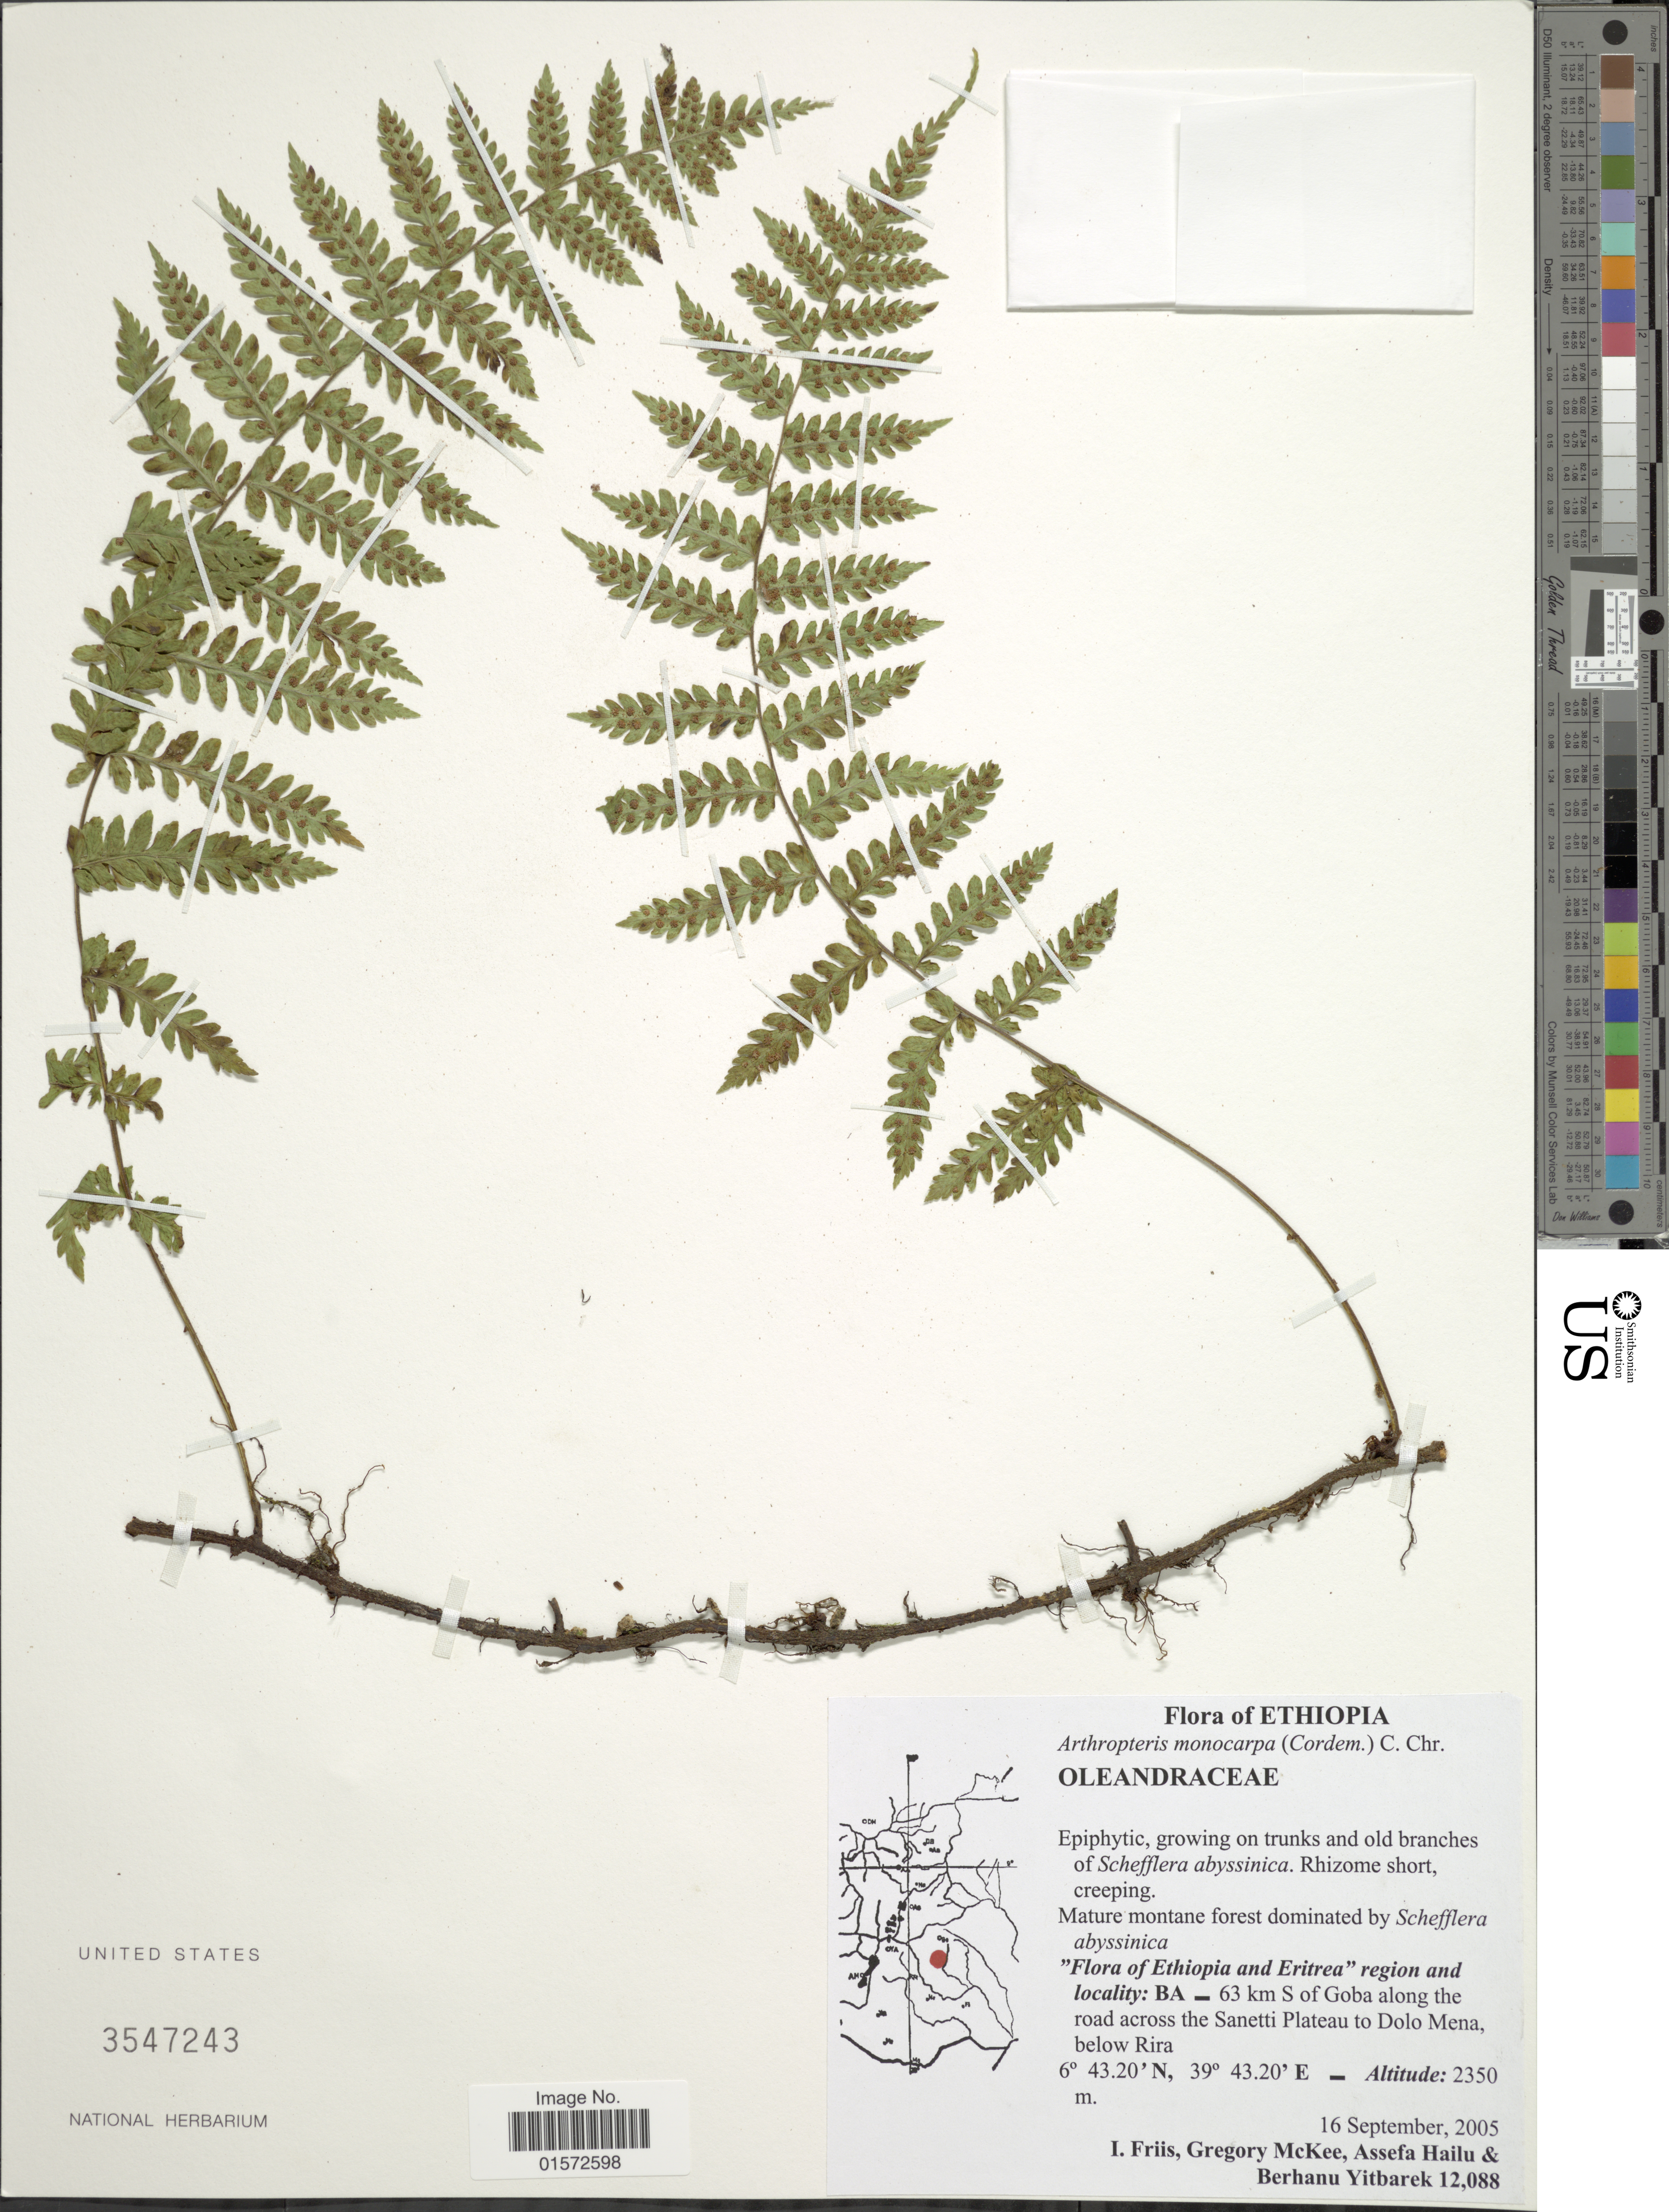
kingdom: Plantae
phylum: Tracheophyta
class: Polypodiopsida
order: Polypodiales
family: Tectariaceae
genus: Arthropteris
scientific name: Arthropteris monocarpa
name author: (Cordem.) C. Chr.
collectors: I. Friis, G. S. McKee, A. Hailu & B. Yitbarek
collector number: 12088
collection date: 2005-09-16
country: Ethiopia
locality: Ethiopia and Erotrea region and locality BA - 63 km S of Goba along the road across the Sanetti Plateau to Dolo Mena, below Rira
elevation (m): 2350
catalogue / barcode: US 3547243